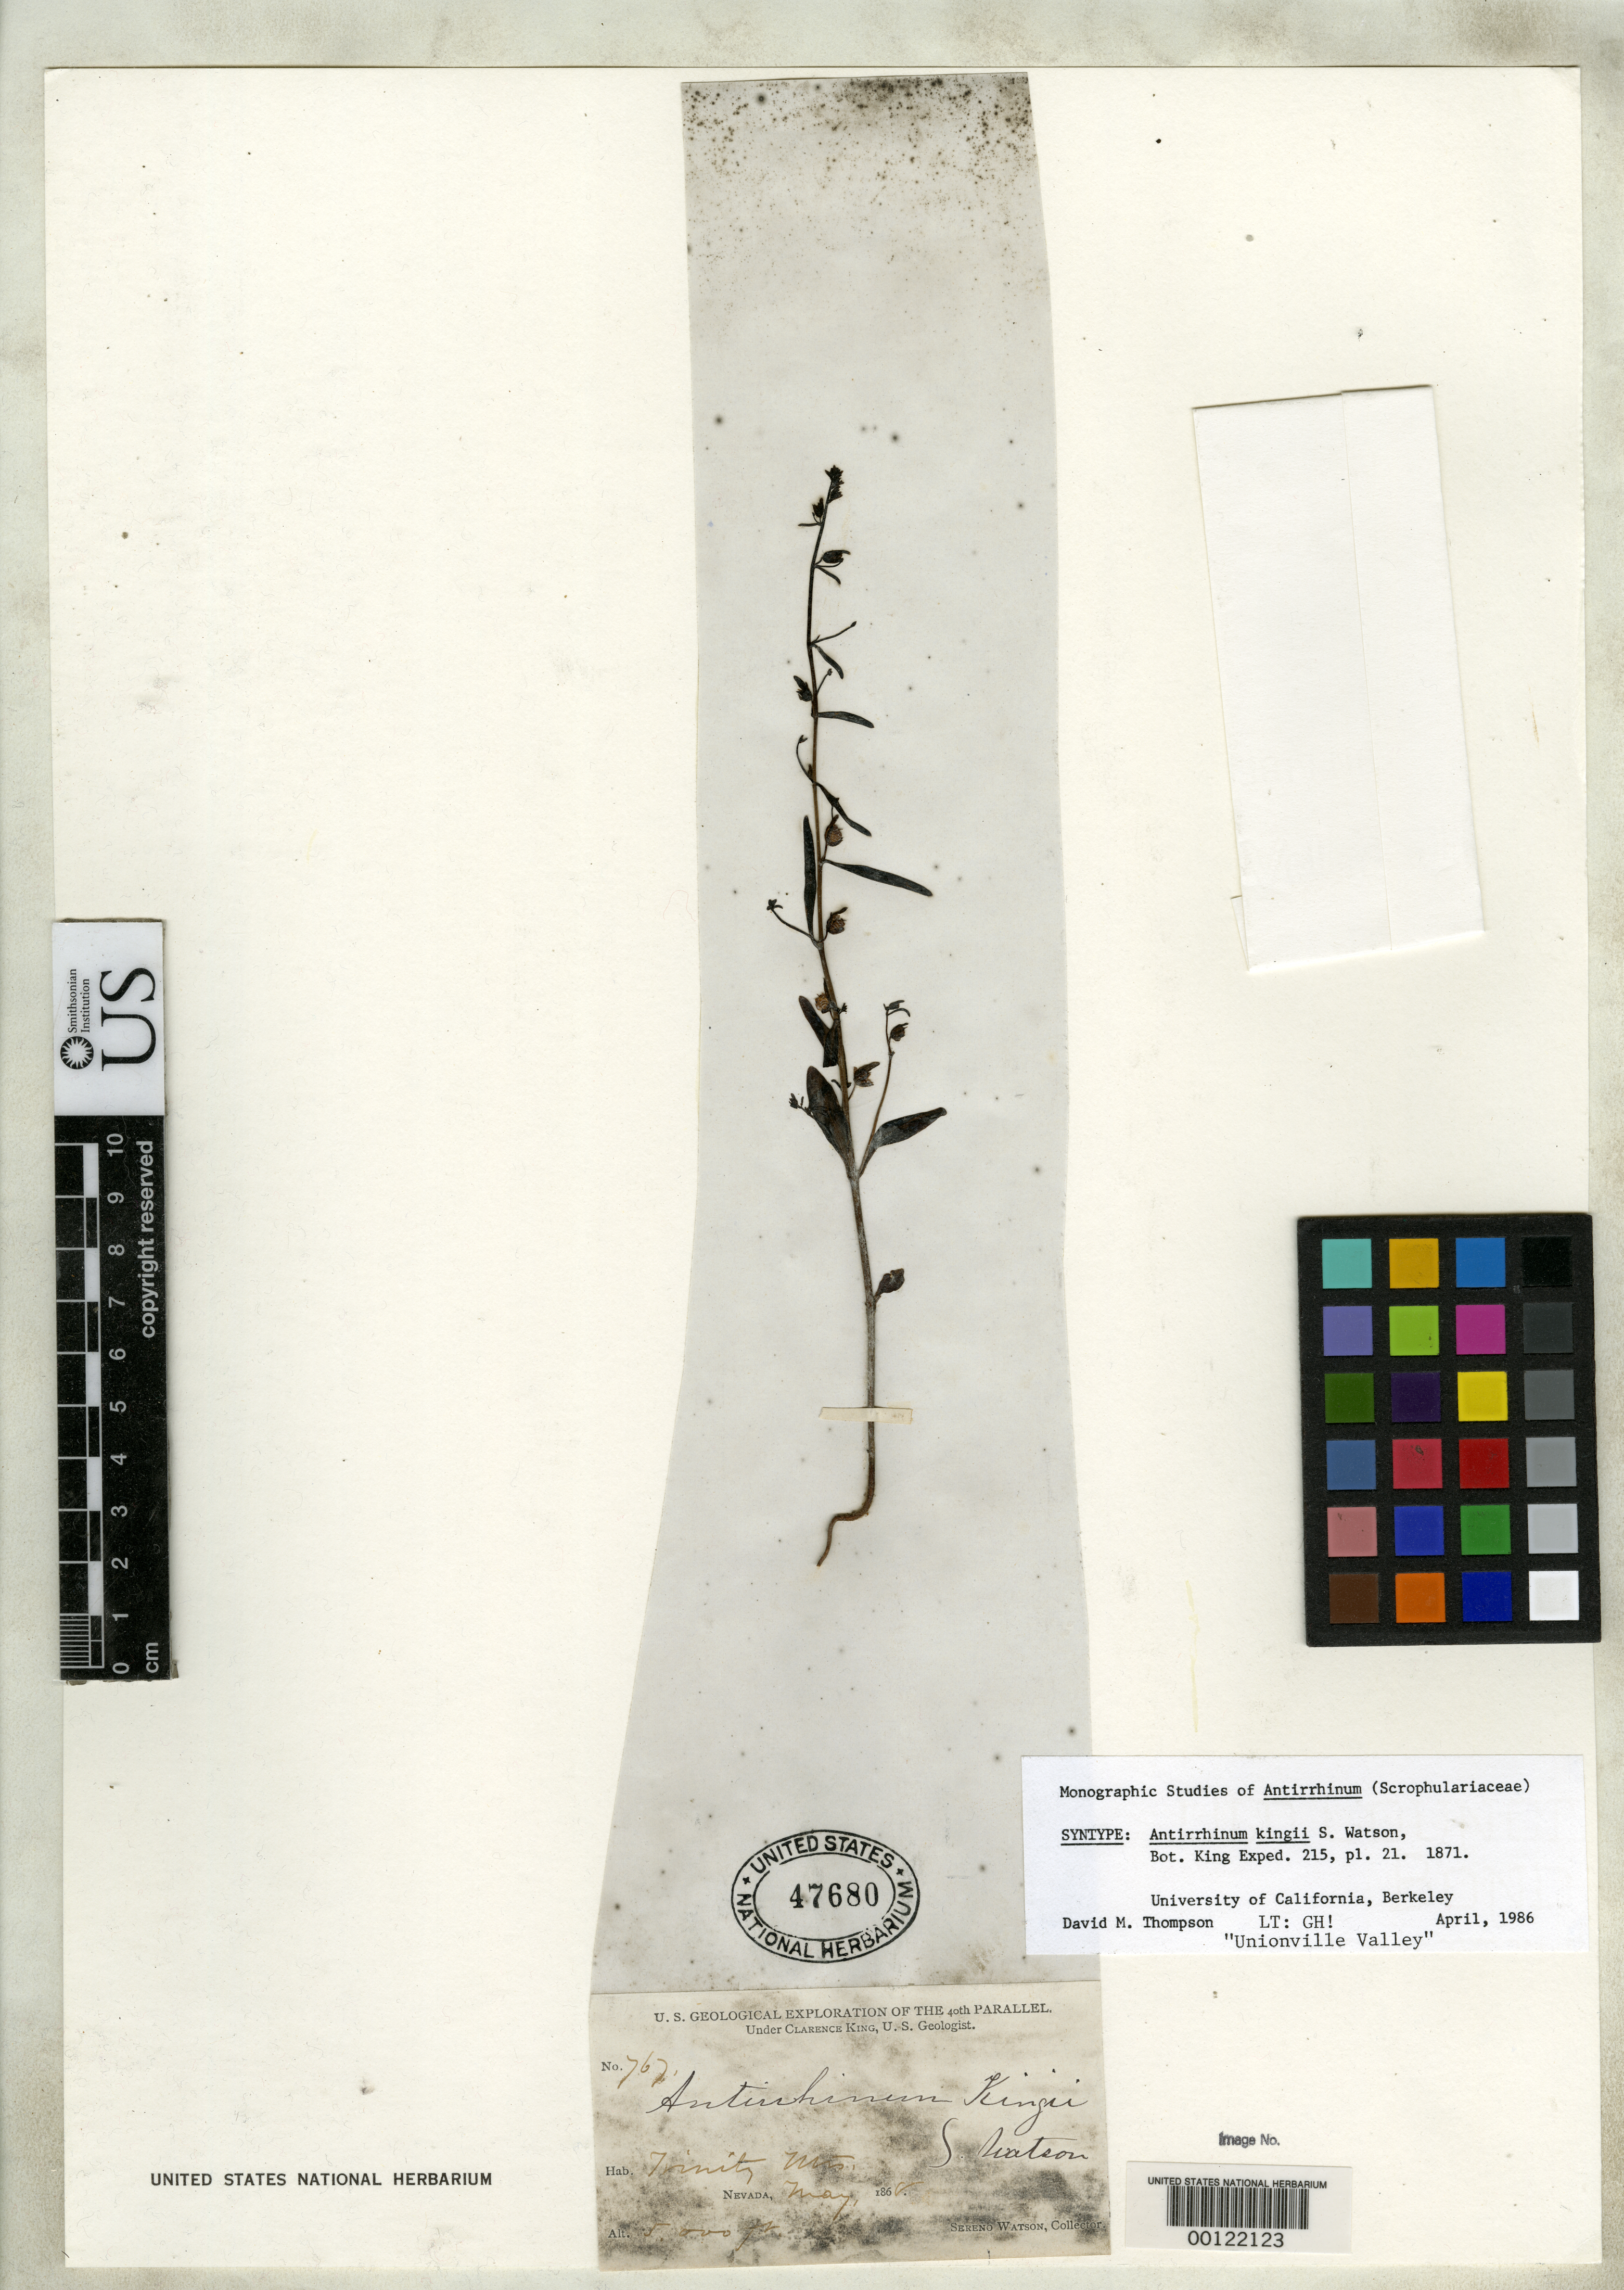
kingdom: Plantae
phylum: Tracheophyta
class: Magnoliopsida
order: Lamiales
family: Plantaginaceae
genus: Antirrhinum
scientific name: Antirrhinum kingii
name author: S. Watson in C. King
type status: Isolectotype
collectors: S. Watson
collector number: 767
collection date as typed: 1868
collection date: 1868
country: United States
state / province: Nevada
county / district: Pershing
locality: Trinity Mountains.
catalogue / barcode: US 47680